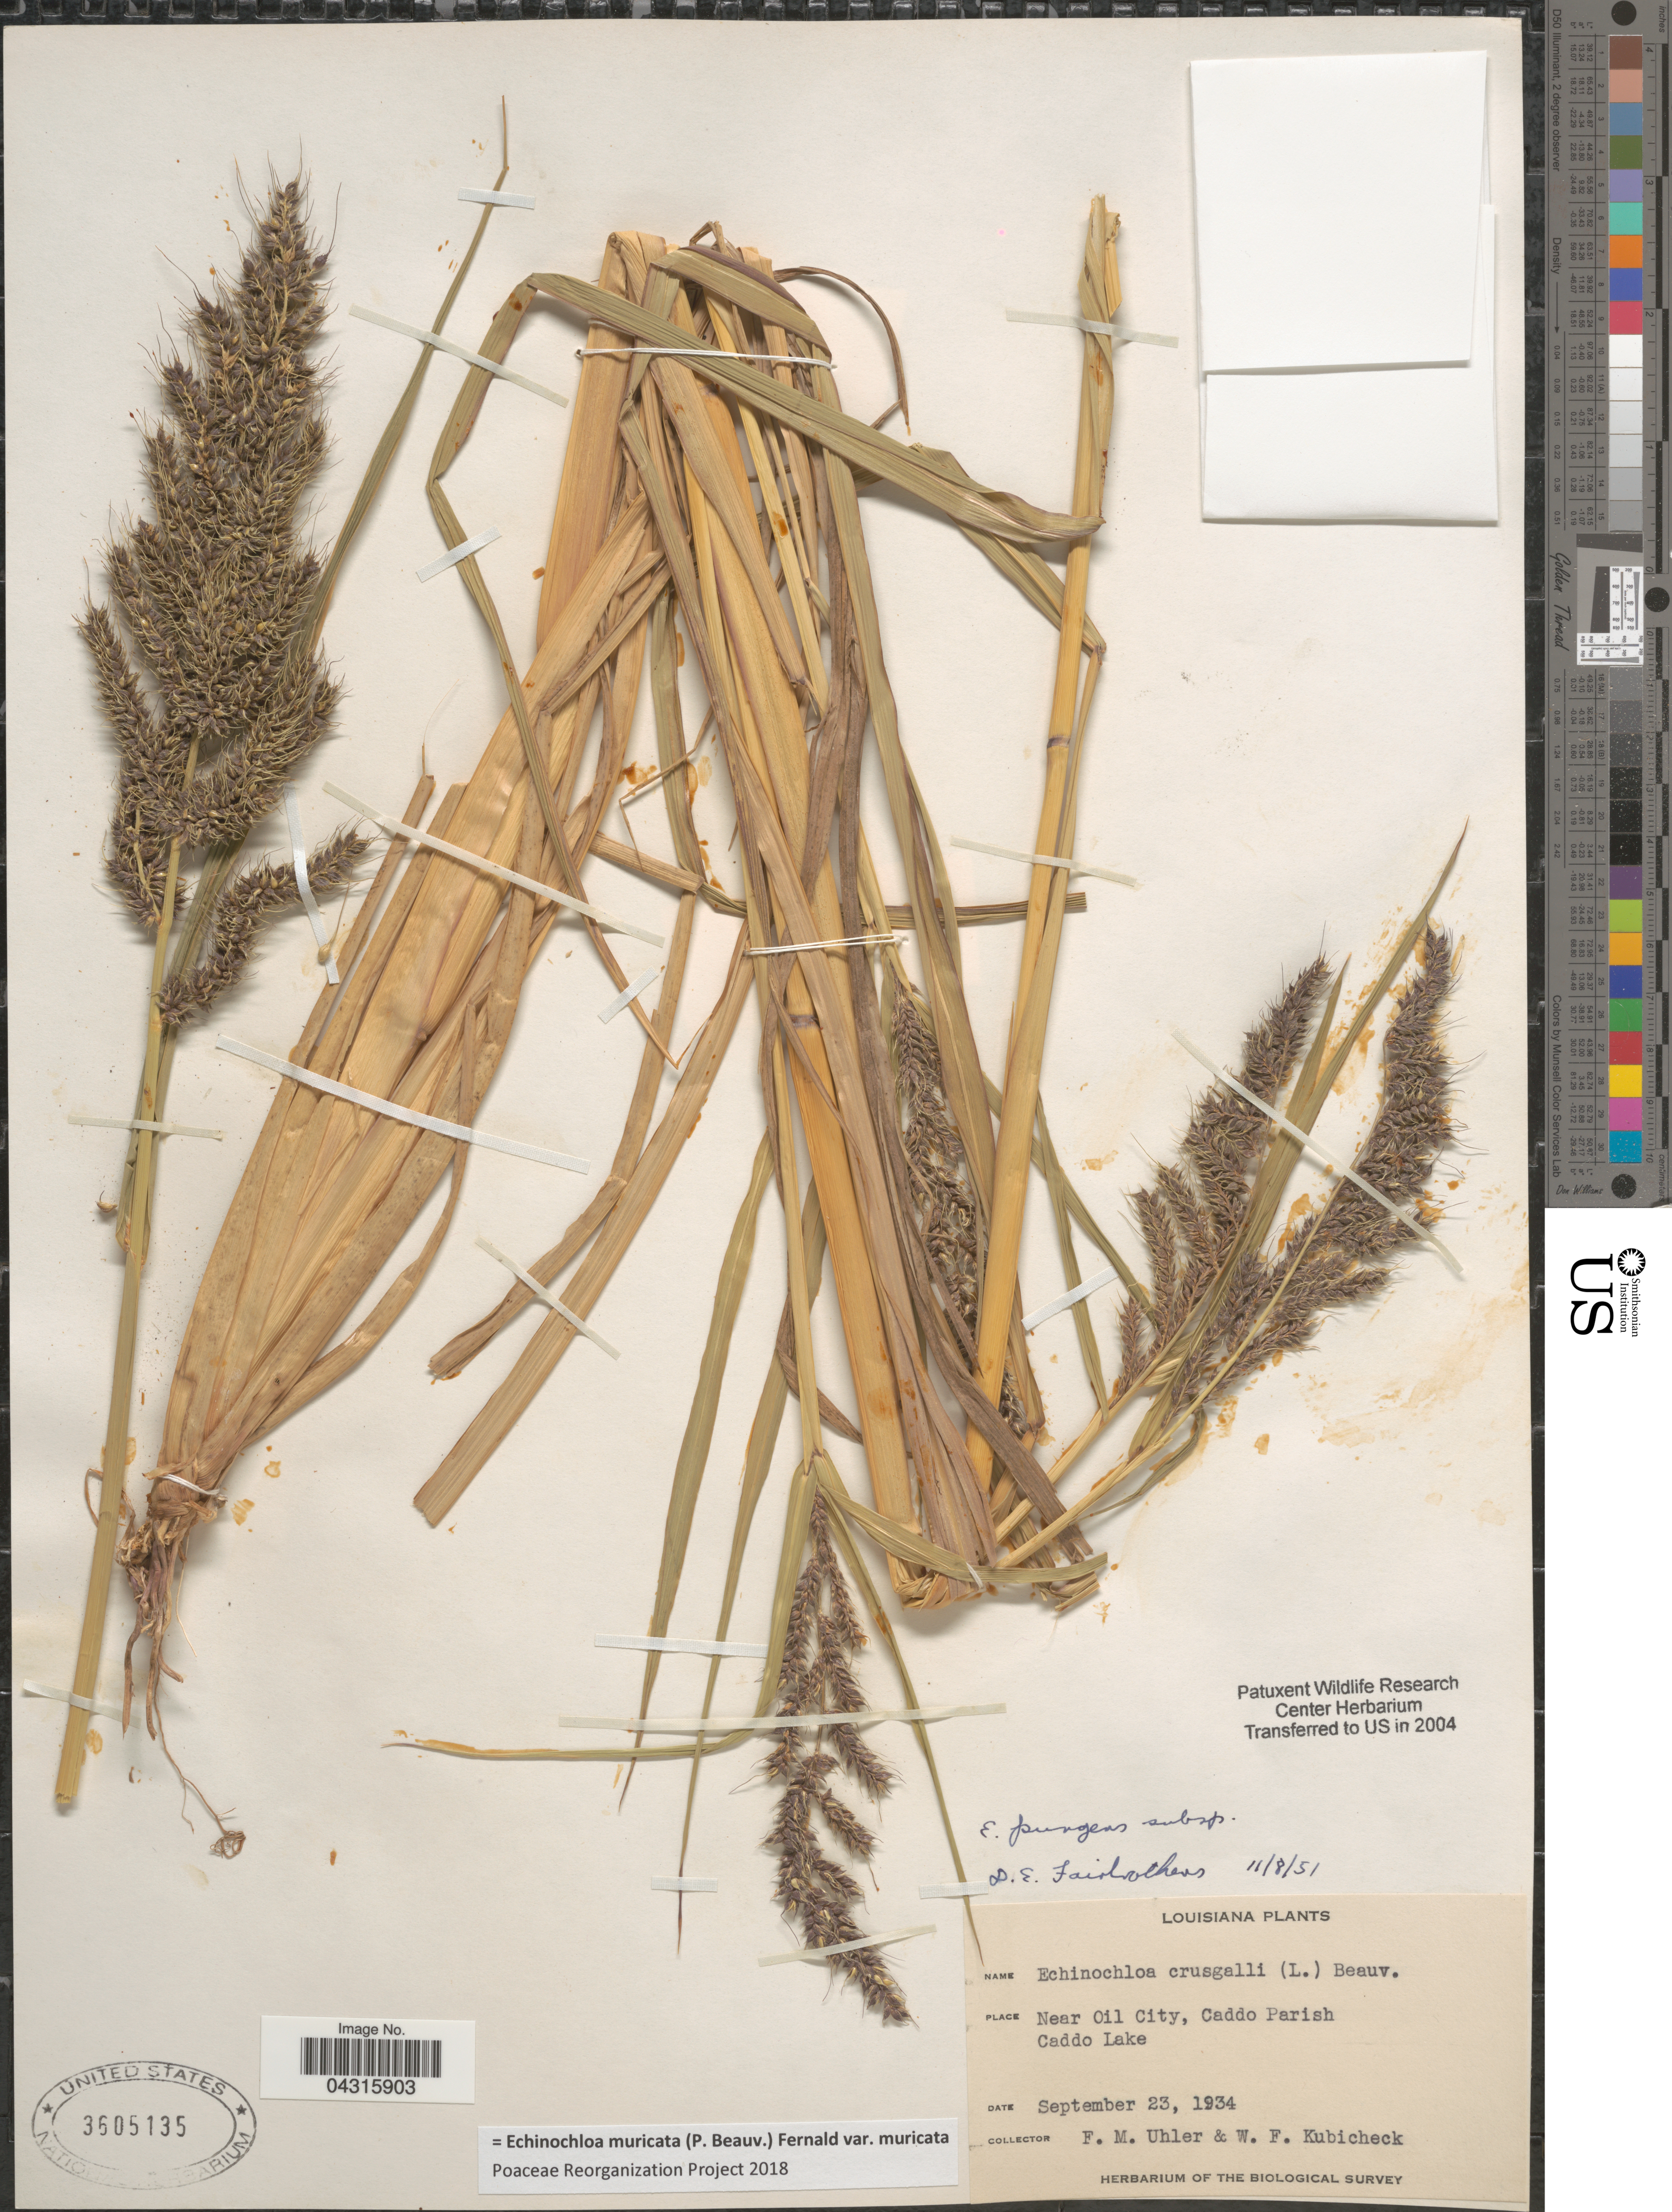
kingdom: Plantae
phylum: Tracheophyta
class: Liliopsida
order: Poales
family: Poaceae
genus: Echinochloa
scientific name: Echinochloa muricata var. muricata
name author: (P. Beauv.) Fernald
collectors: F. M. Uhler & W. Kubicheck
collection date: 1934-09-23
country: United States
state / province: Louisiana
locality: Near Oil City, Caddo Parish. Caddo Lake. The Biological Survey.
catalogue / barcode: US 3605135